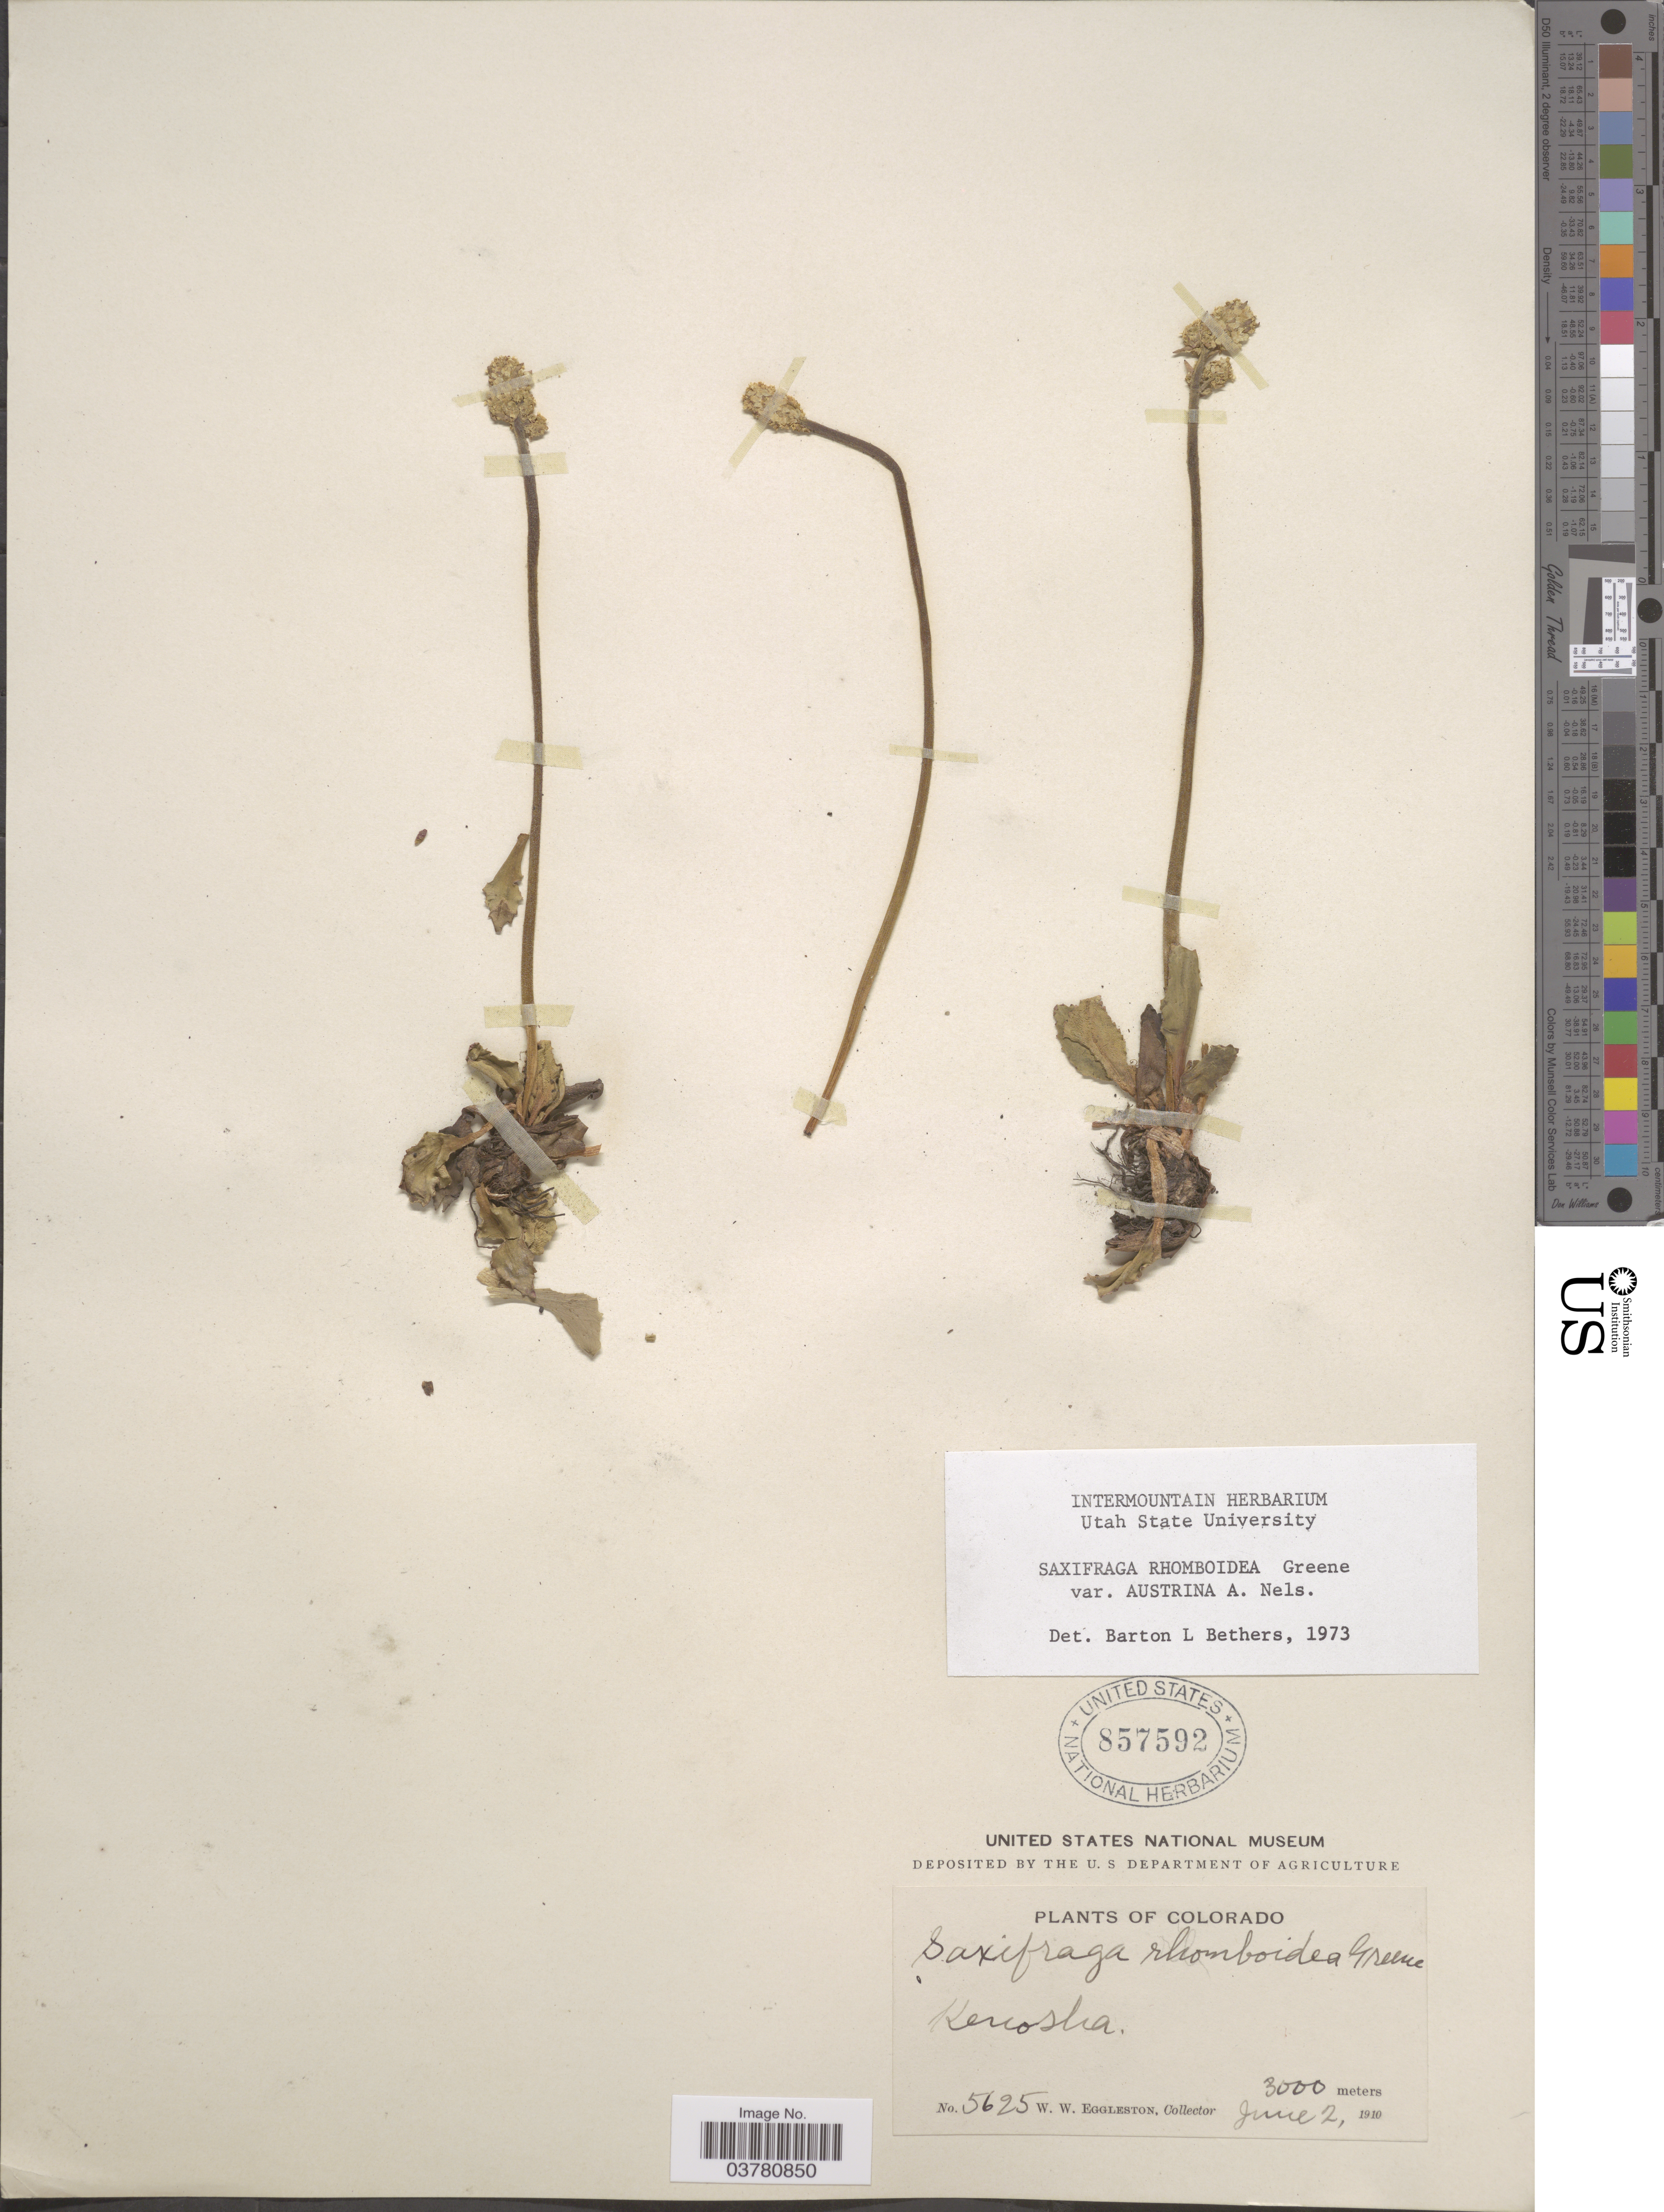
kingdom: Plantae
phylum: Tracheophyta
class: Magnoliopsida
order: Saxifragales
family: Saxifragaceae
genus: Micranthes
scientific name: Micranthes rhomboidea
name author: (Greene) Small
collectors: W. W. Eggleston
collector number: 5625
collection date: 1910-06-02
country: United States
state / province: Colorado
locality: Kenosha.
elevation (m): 3000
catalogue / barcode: US 857592